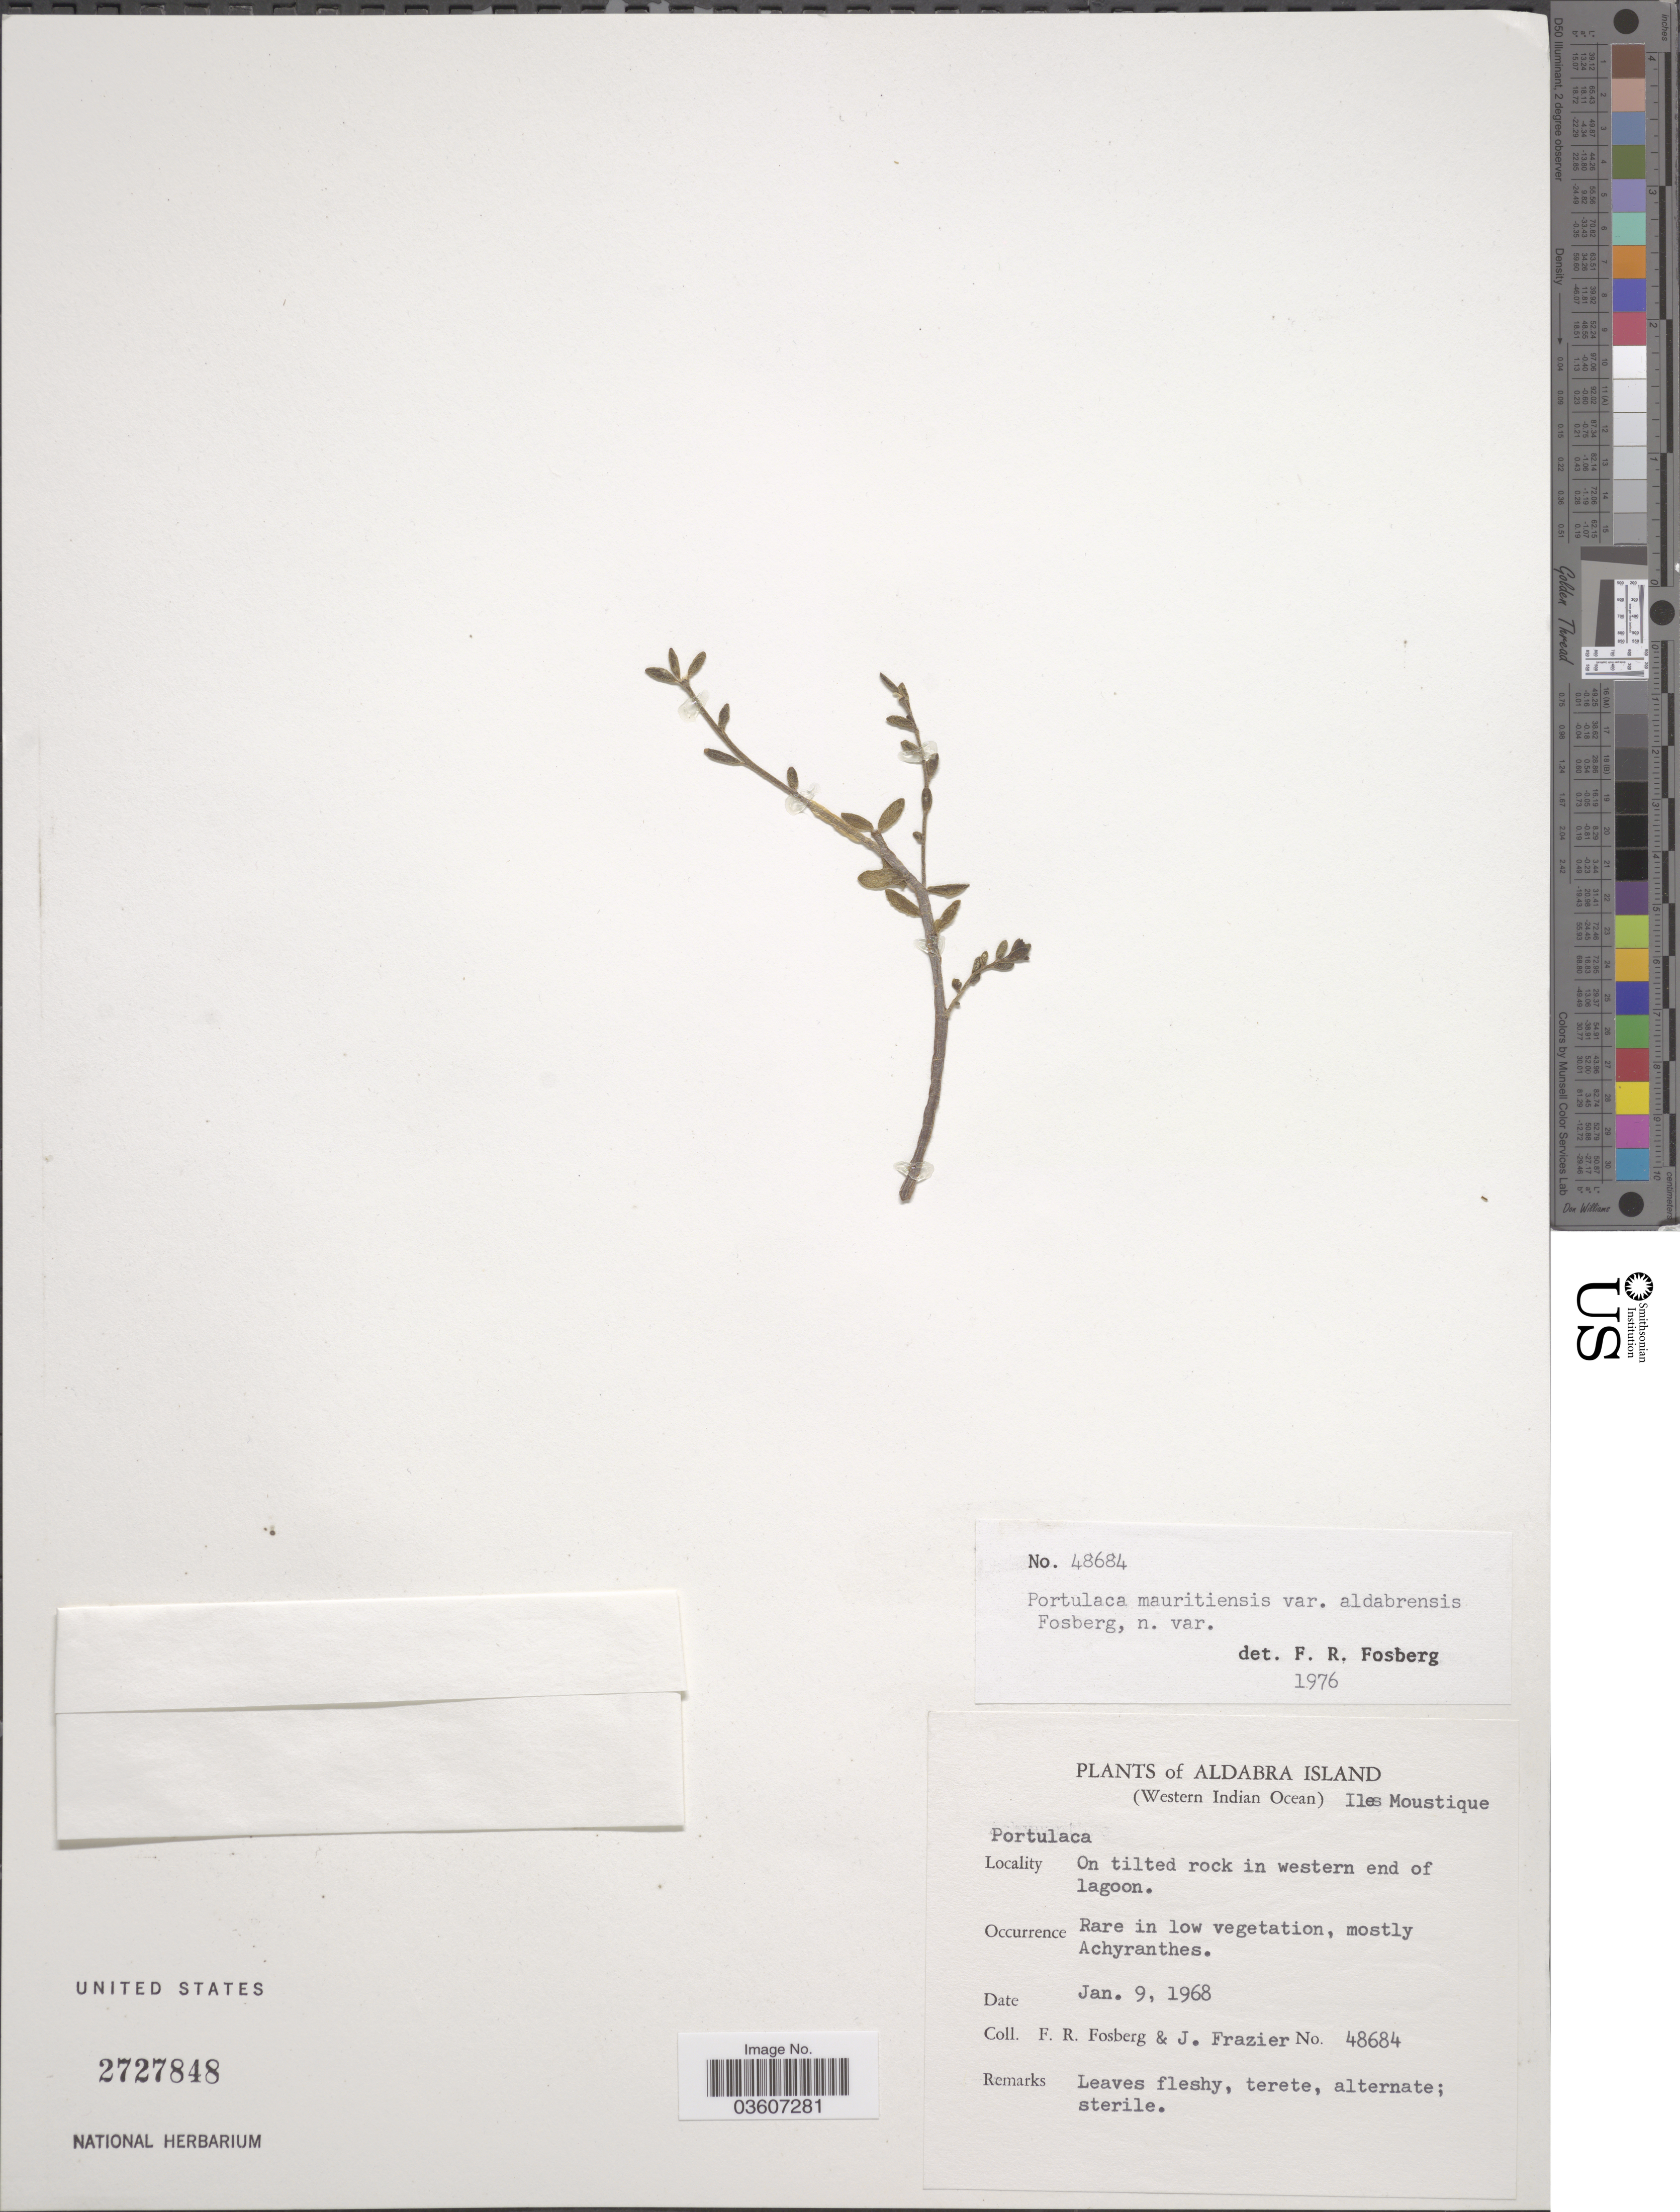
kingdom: Plantae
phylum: Tracheophyta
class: Magnoliopsida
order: Caryophyllales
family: Portulacaceae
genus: Portulaca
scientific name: Portulaca mauritiensis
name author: Poelln.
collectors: F. R. Fosberg & J. Frazier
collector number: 48684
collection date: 1968-01-09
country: Seychelles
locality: Aldabra Island (Western Indian Ocean) Iles Moustique. On tilted rock in western end of lagoon.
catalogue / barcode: US 2727848